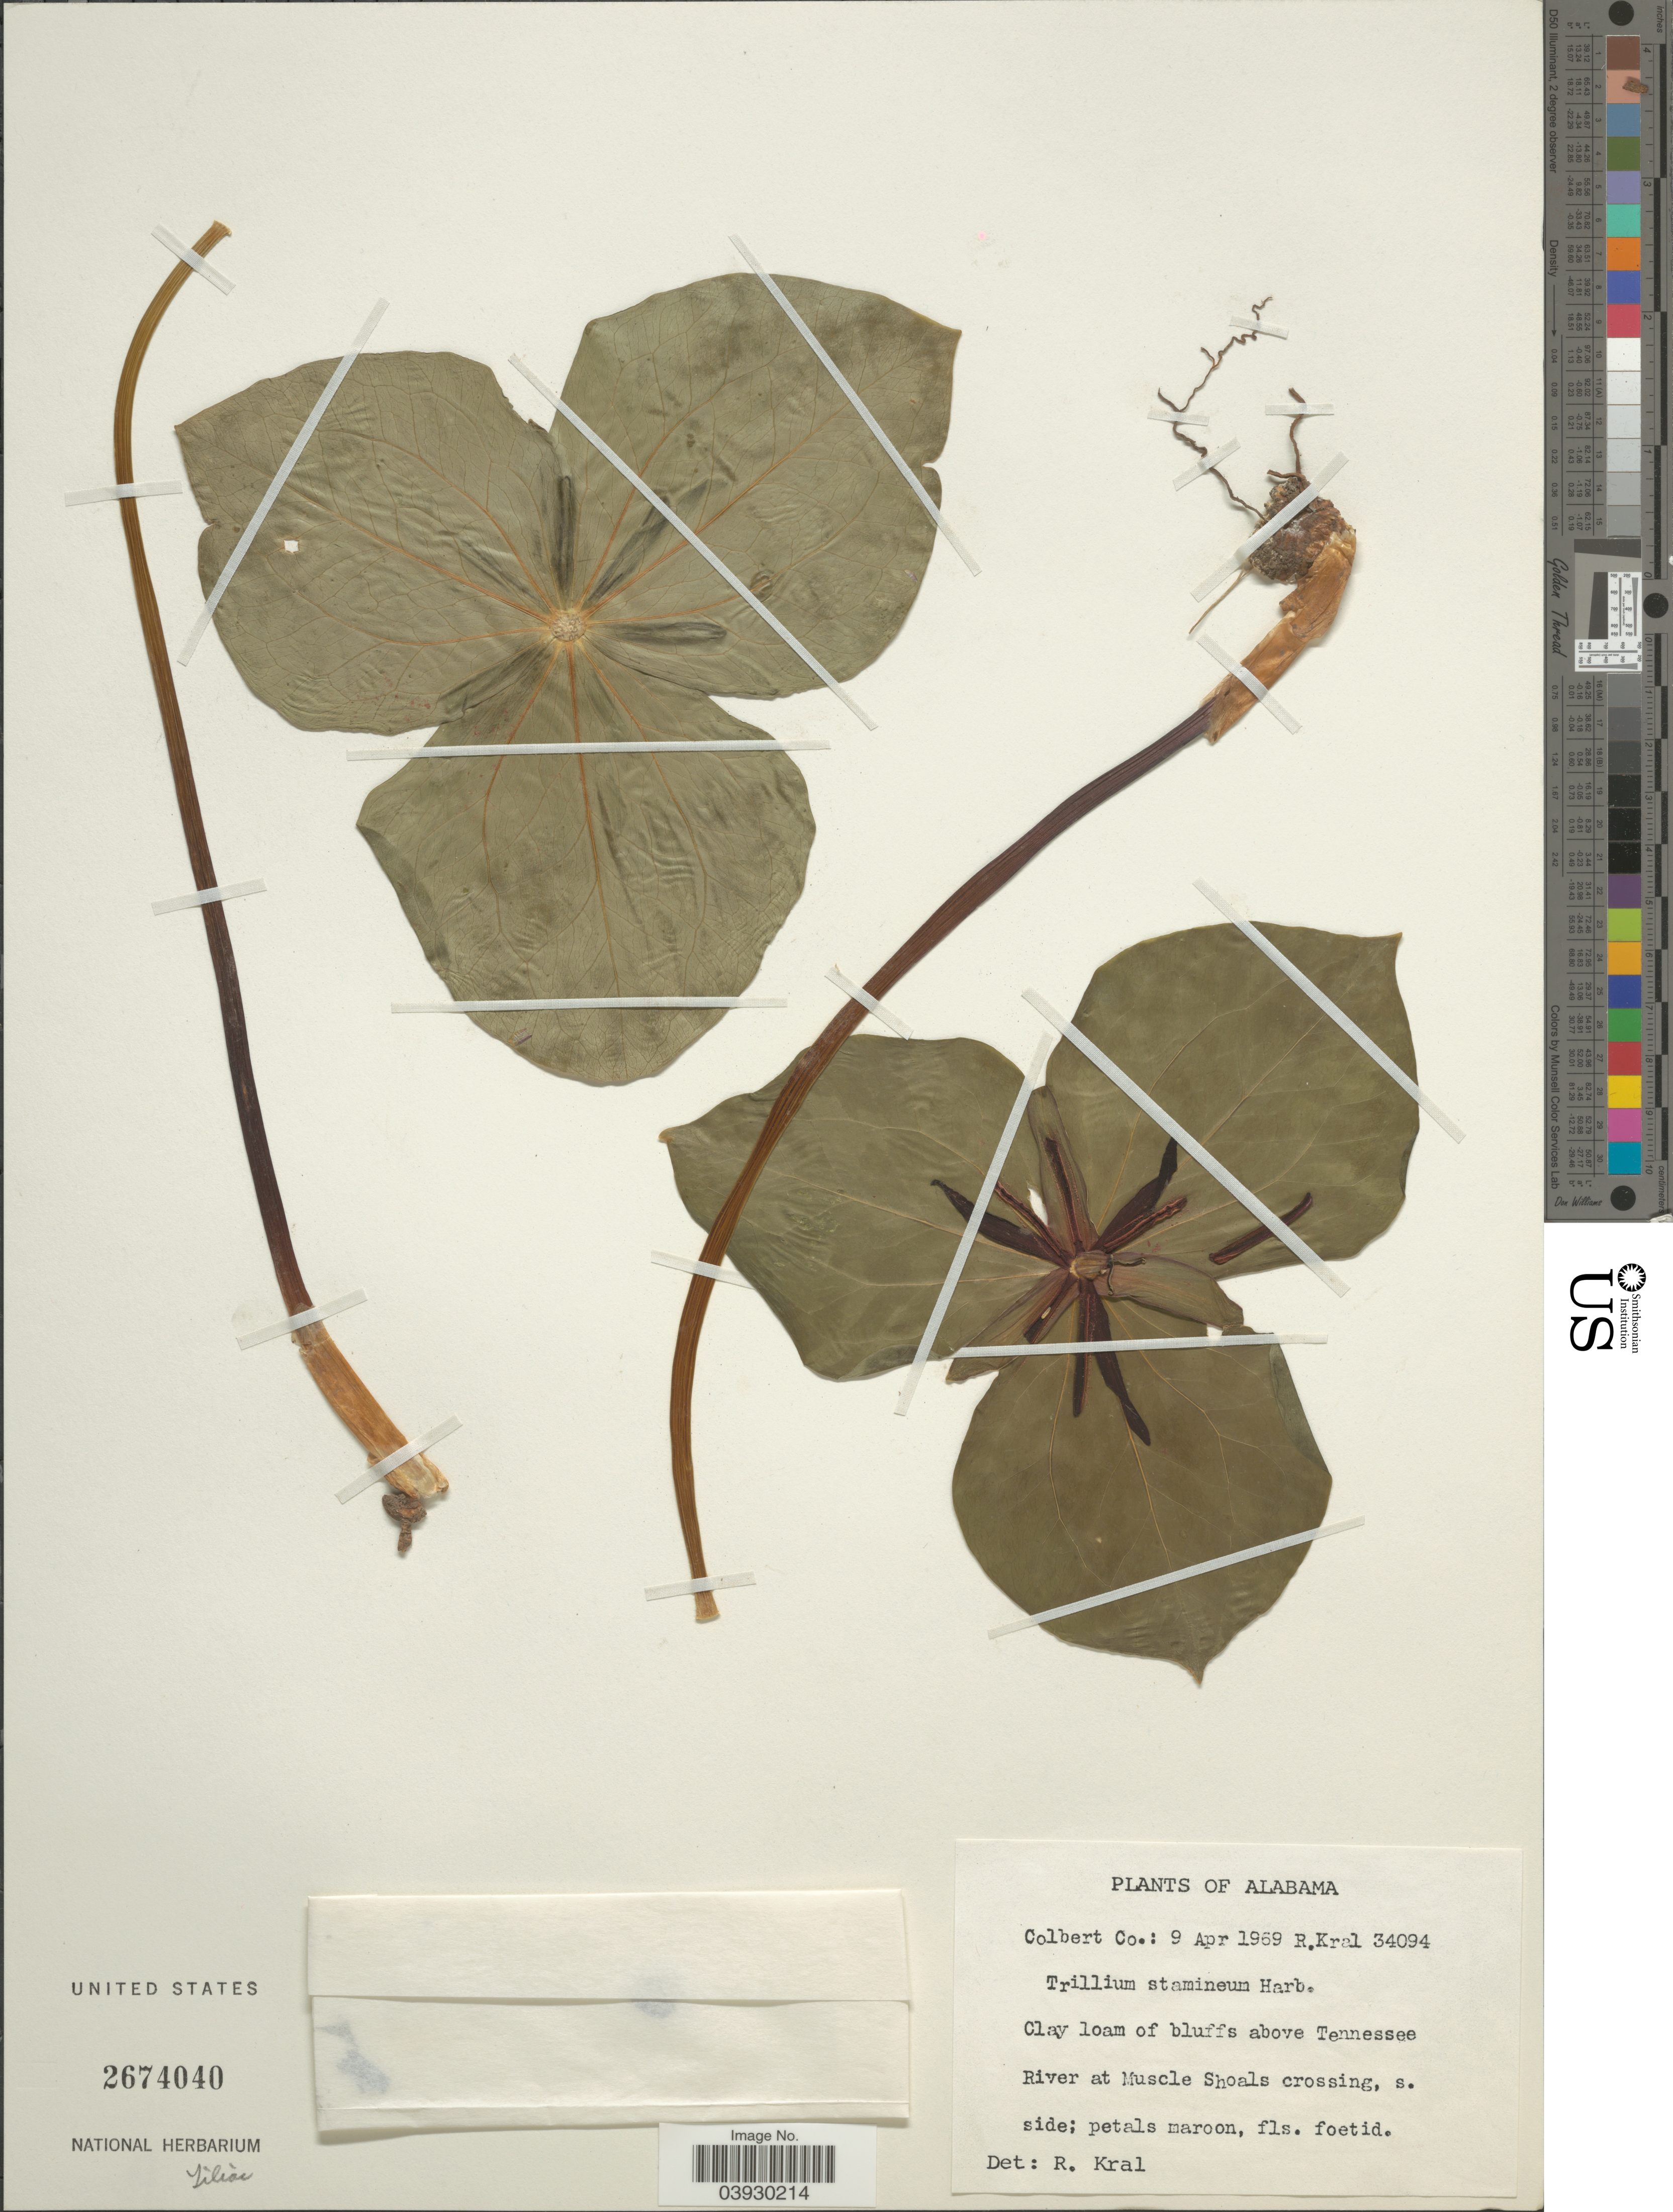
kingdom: Plantae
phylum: Tracheophyta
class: Liliopsida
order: Liliales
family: Melanthiaceae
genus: Trillium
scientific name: Trillium stamineum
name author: Harb.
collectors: R. Kral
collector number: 34094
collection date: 1969-04-09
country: United States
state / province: Alabama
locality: Colbert Co. Clay loam of bluffs above Tennessee River at Muscle Shoals crossing, s. side.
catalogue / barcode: US 2674040